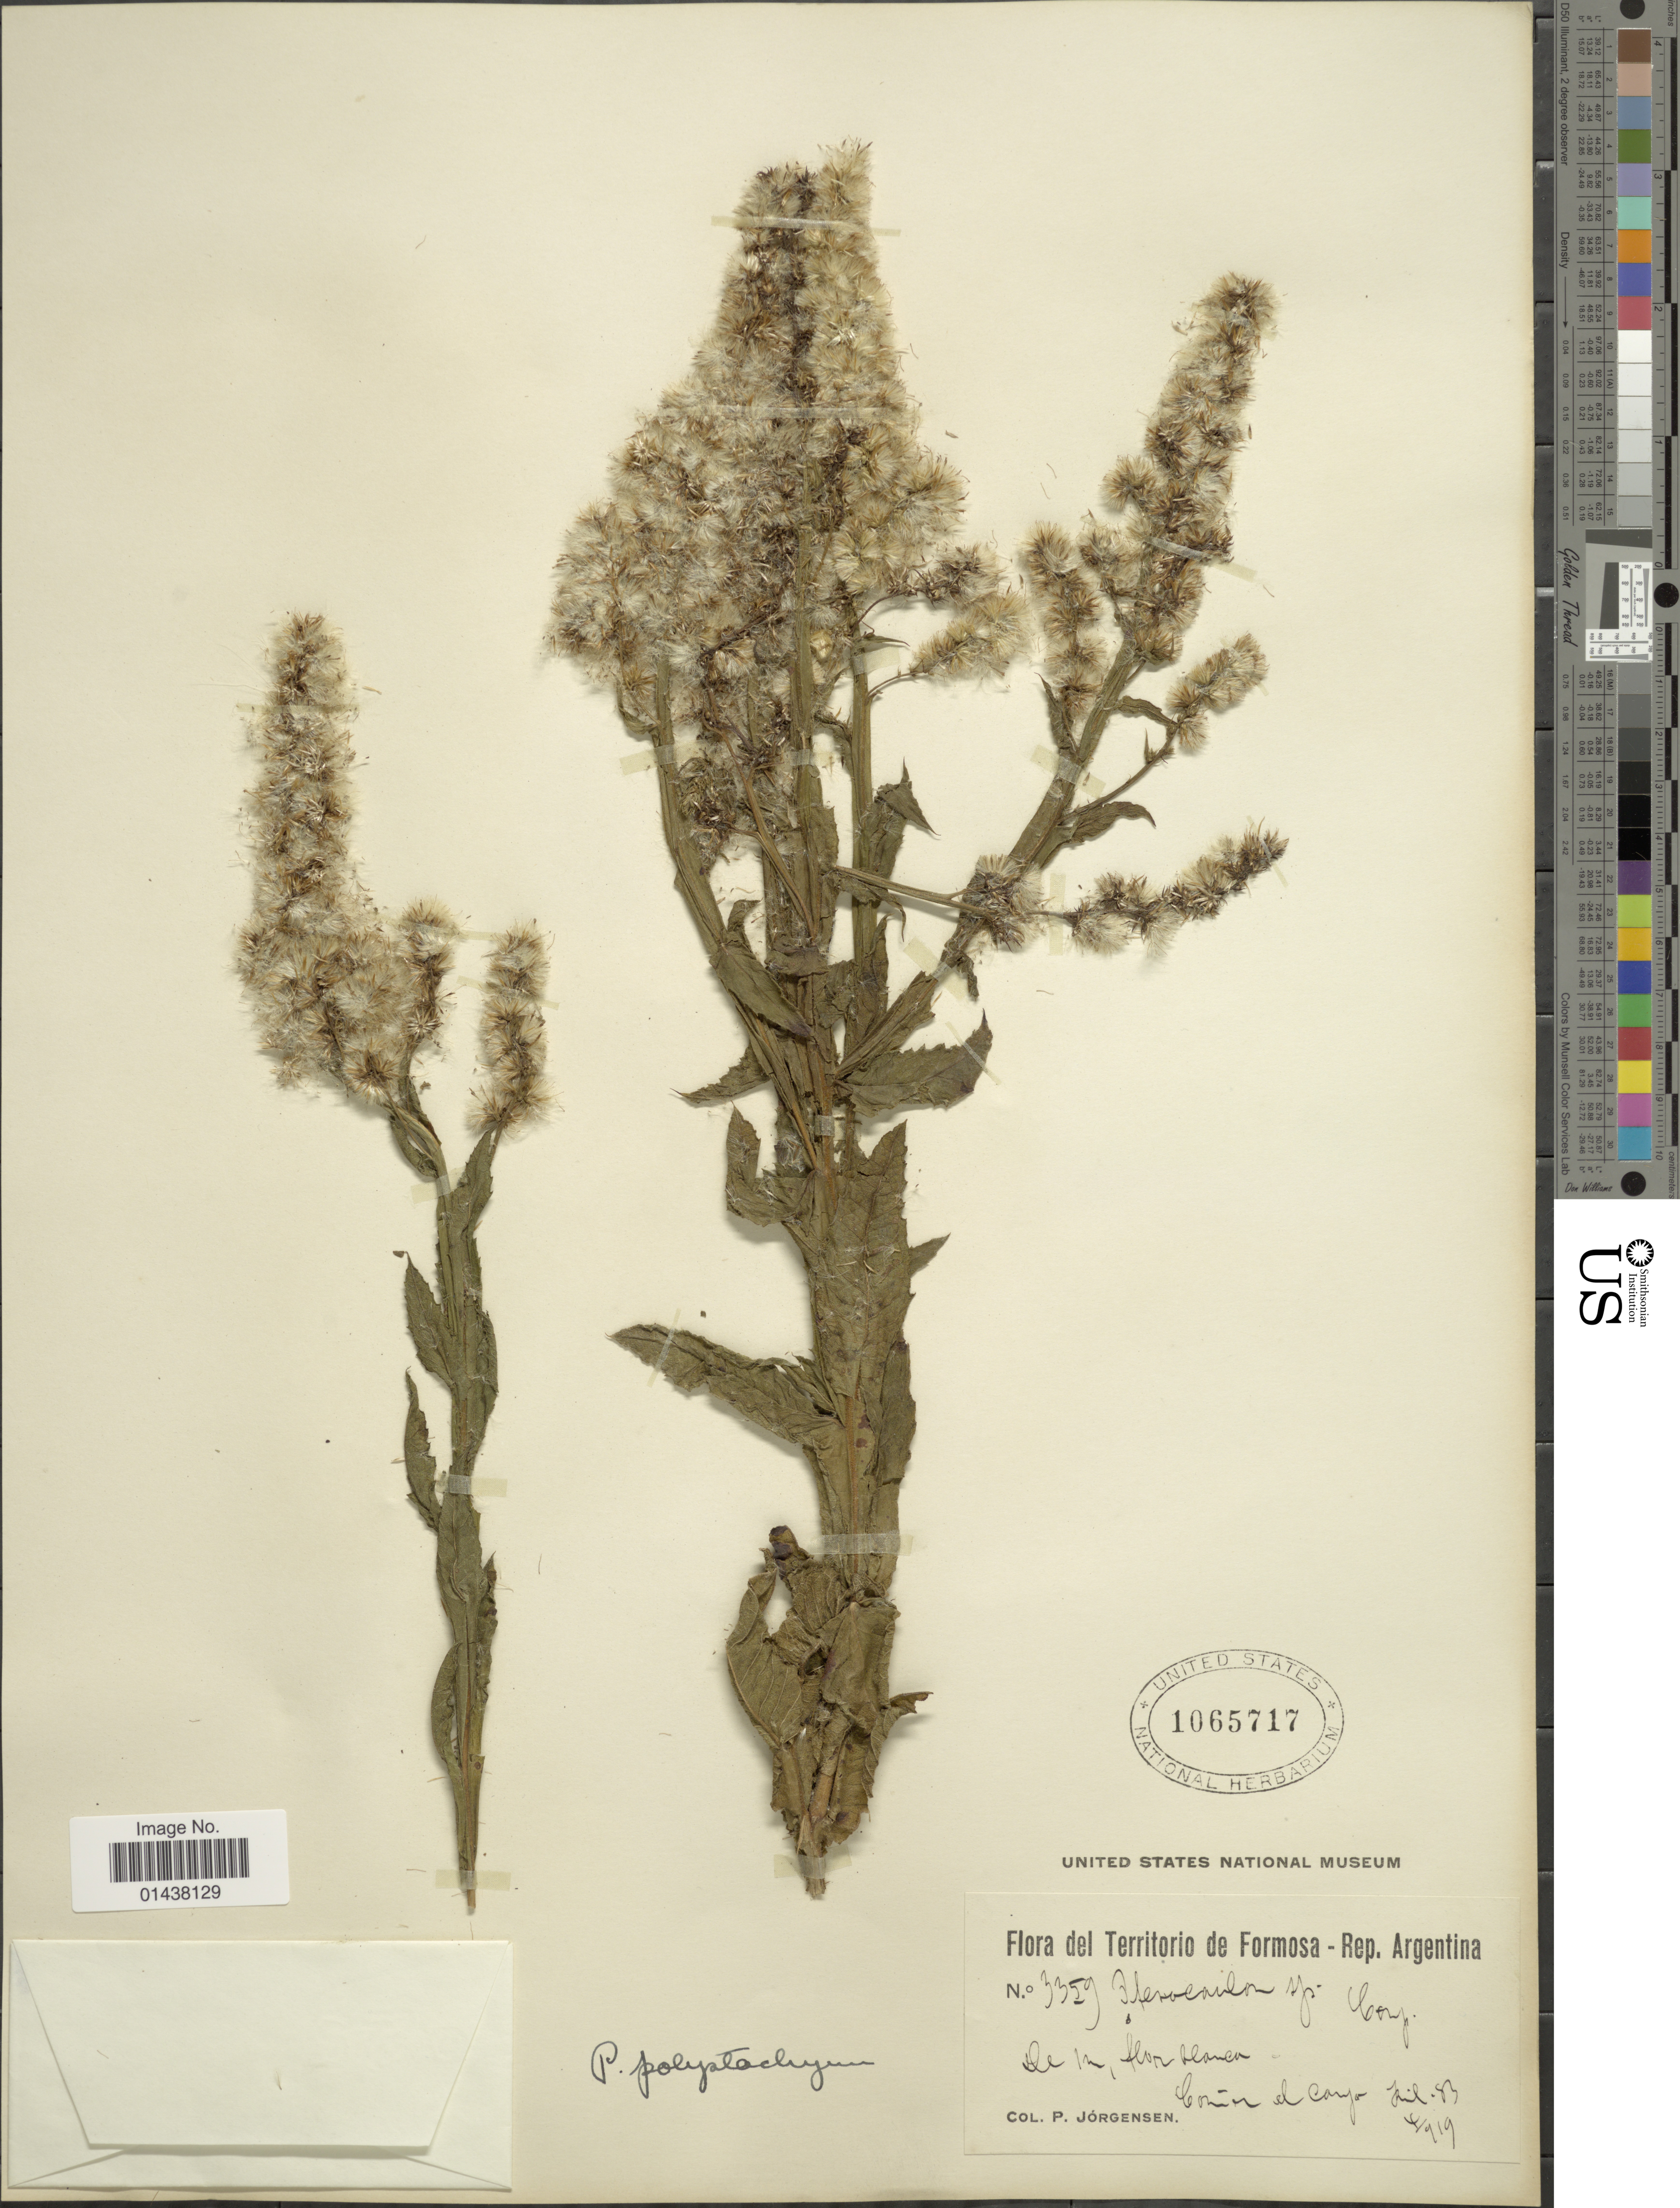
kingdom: Plantae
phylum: Tracheophyta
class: Magnoliopsida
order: Asterales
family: Asteraceae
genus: Pterocaulon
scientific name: Pterocaulon polystachyum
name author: DC.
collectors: P. Jörgensen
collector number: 3359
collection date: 1919-04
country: Argentina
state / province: Formosa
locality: En el campo.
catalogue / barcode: US 1065717